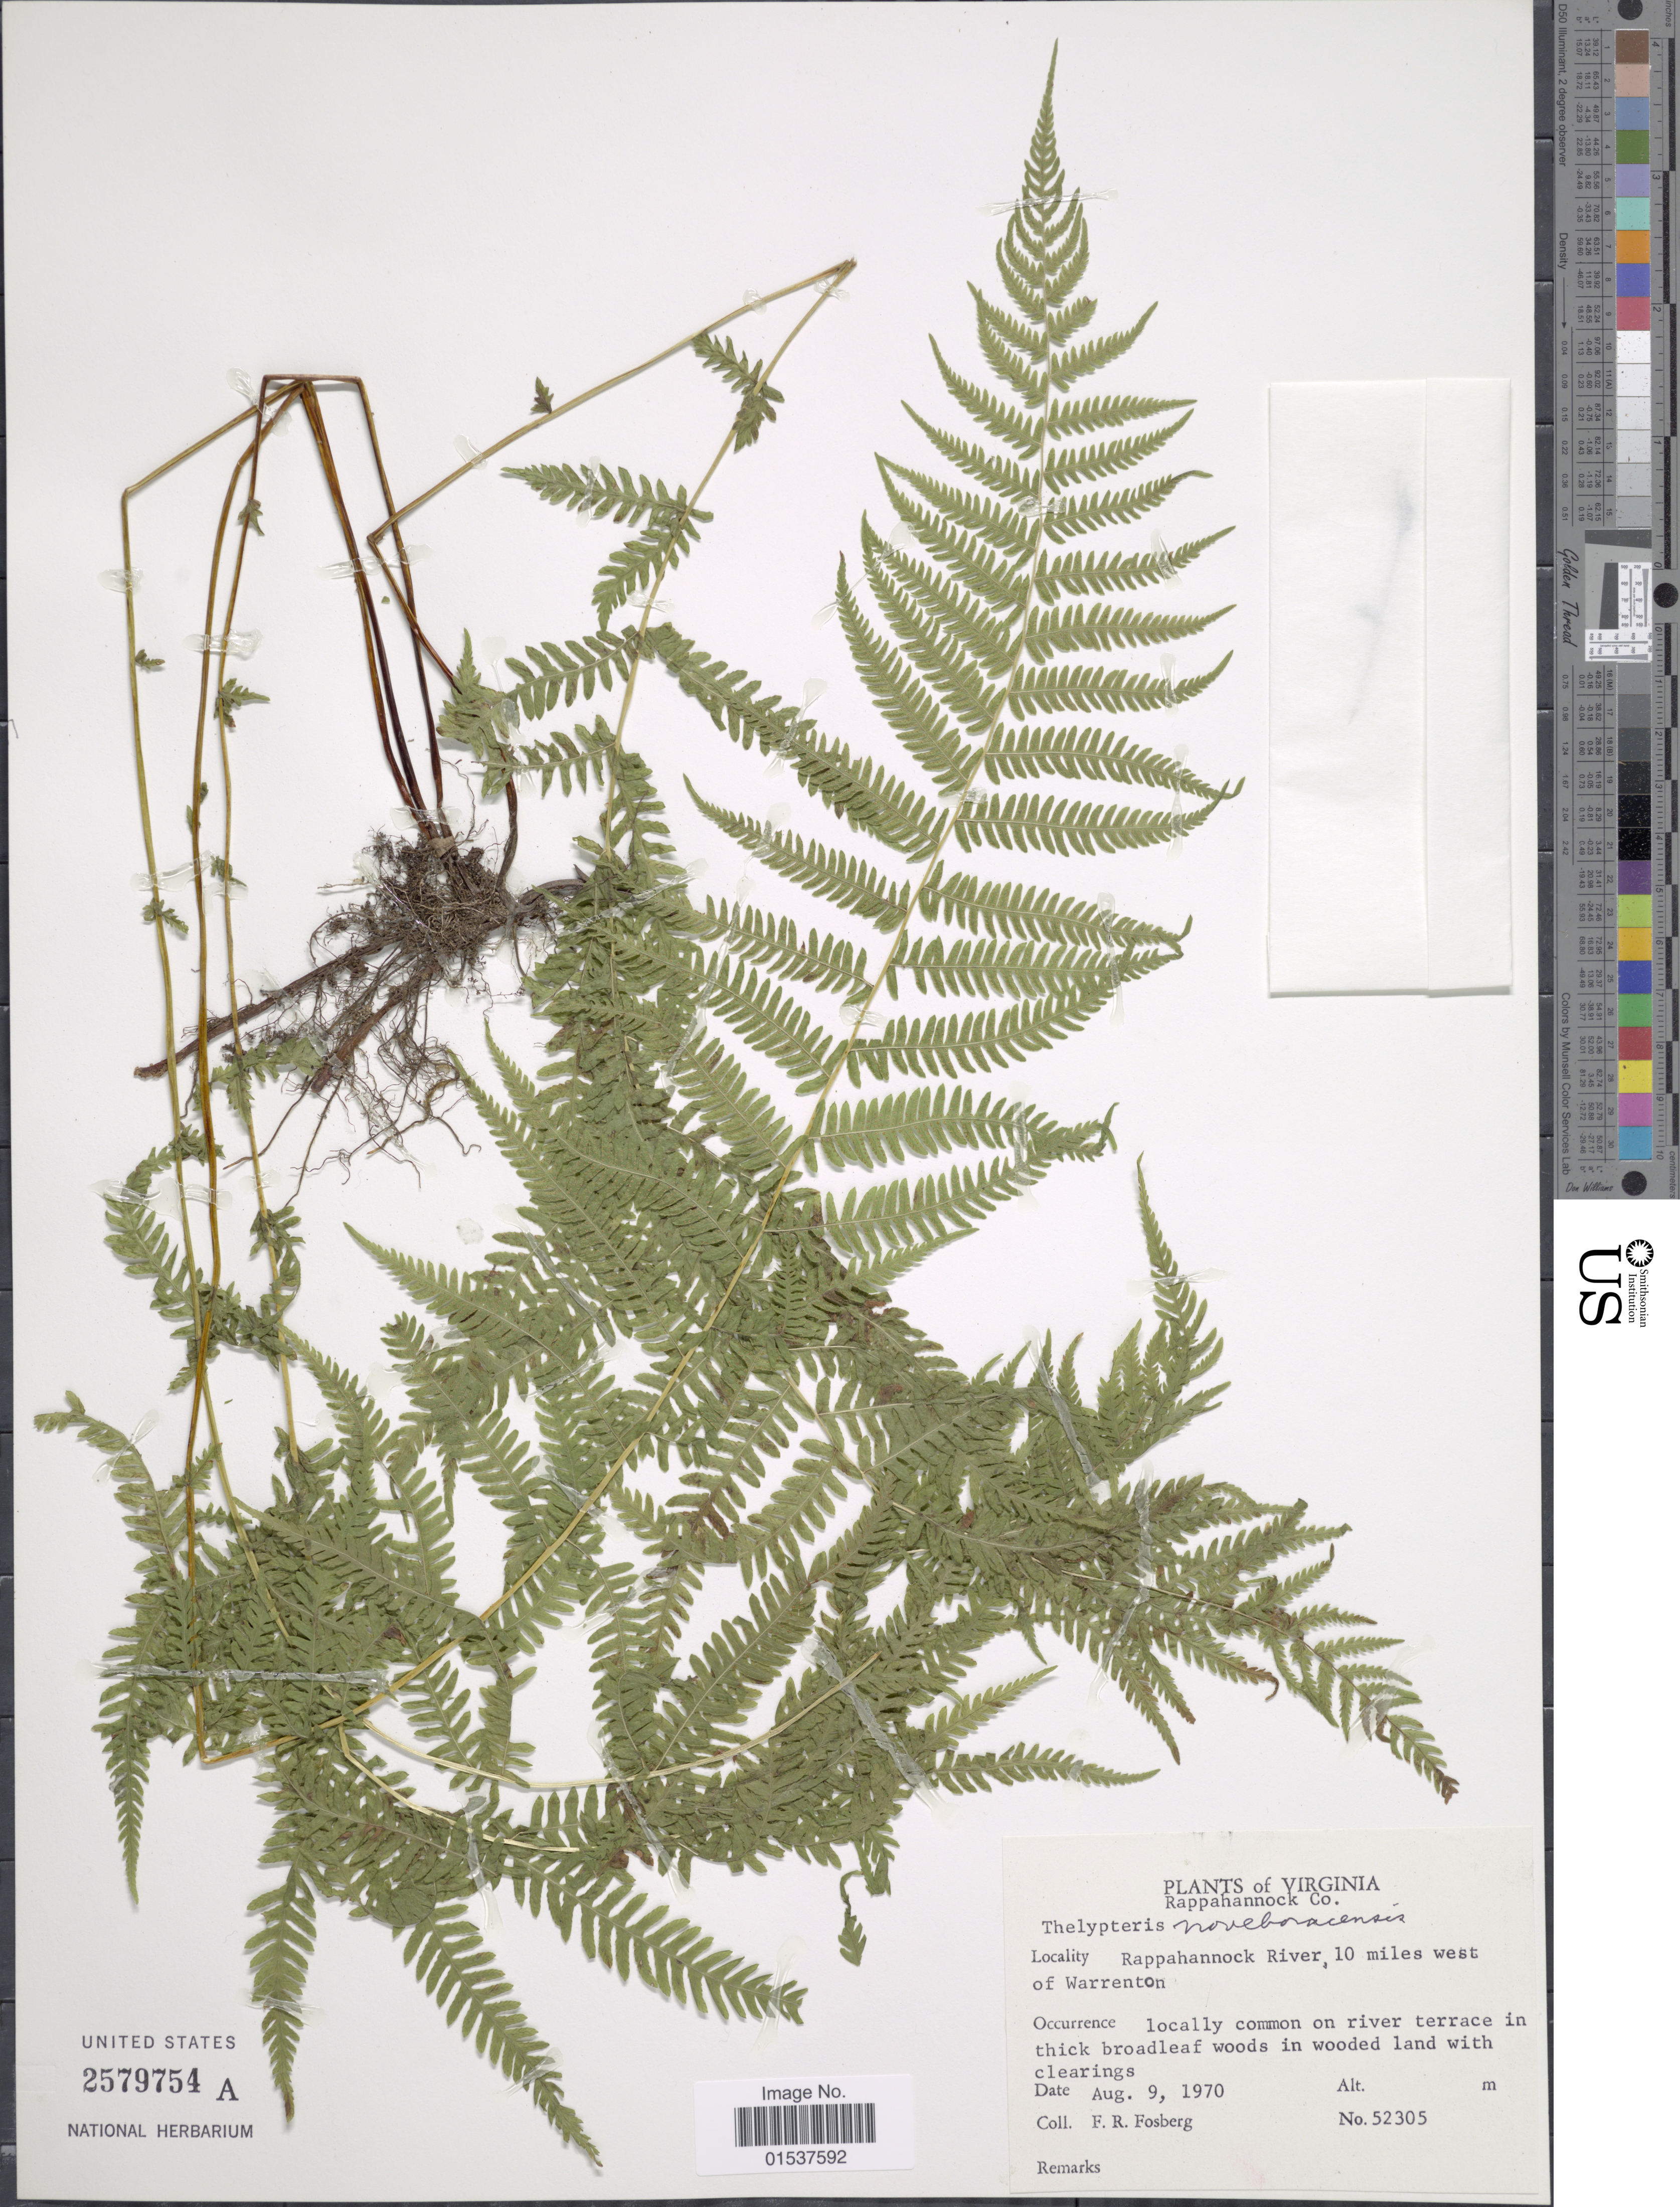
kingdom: Plantae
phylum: Tracheophyta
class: Polypodiopsida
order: Polypodiales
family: Thelypteridaceae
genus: Parathelypteris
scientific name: Parathelypteris noveboracensis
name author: (L.) Ching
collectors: F. R. Fosberg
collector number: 25305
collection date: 1970-08-09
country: United States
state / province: Virginia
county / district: Rappahannock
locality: Virginia, Rappahannock Co., Rappahannock River, 10 miles west of Warrenton.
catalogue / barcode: US 2579754A